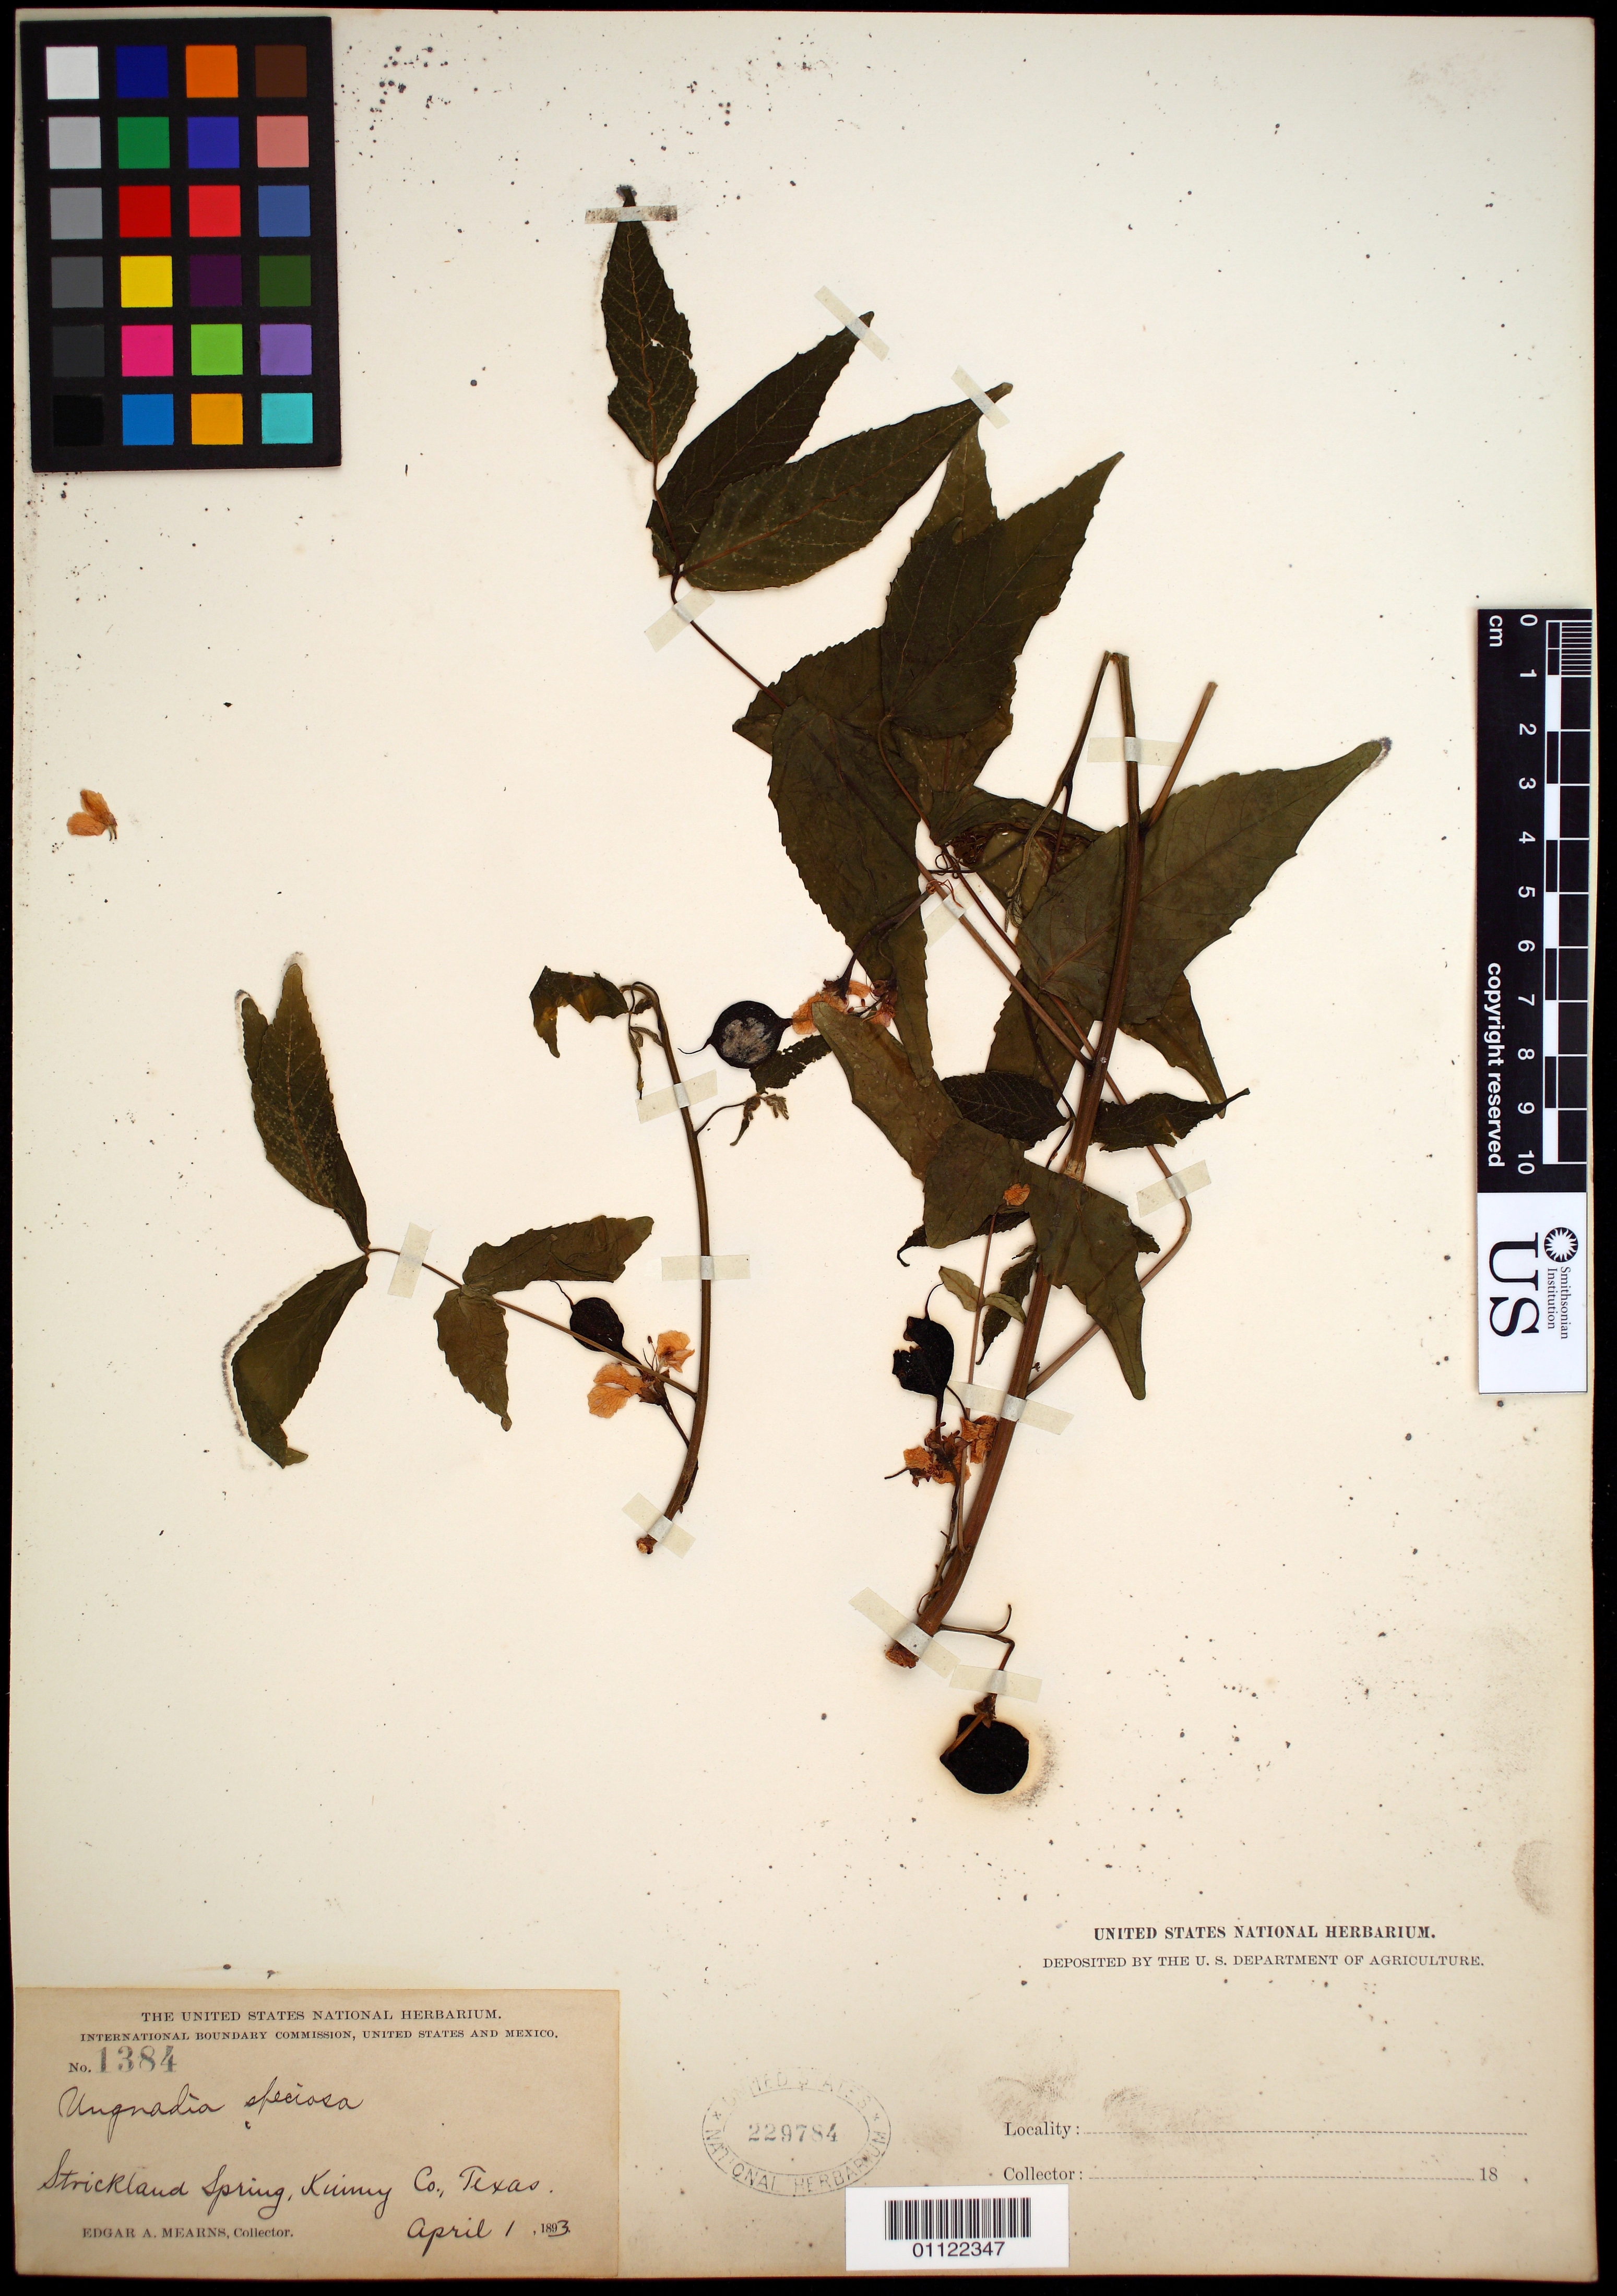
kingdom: Plantae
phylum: Tracheophyta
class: Magnoliopsida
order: Sapindales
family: Sapindaceae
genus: Ungnadia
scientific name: Ungnadia speciosa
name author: Endl.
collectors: E. A. Mearns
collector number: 1384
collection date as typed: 01 Apr 1893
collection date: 1893-04-01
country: United States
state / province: Texas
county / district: Kinney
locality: Strickland Spring.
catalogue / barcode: US 229784